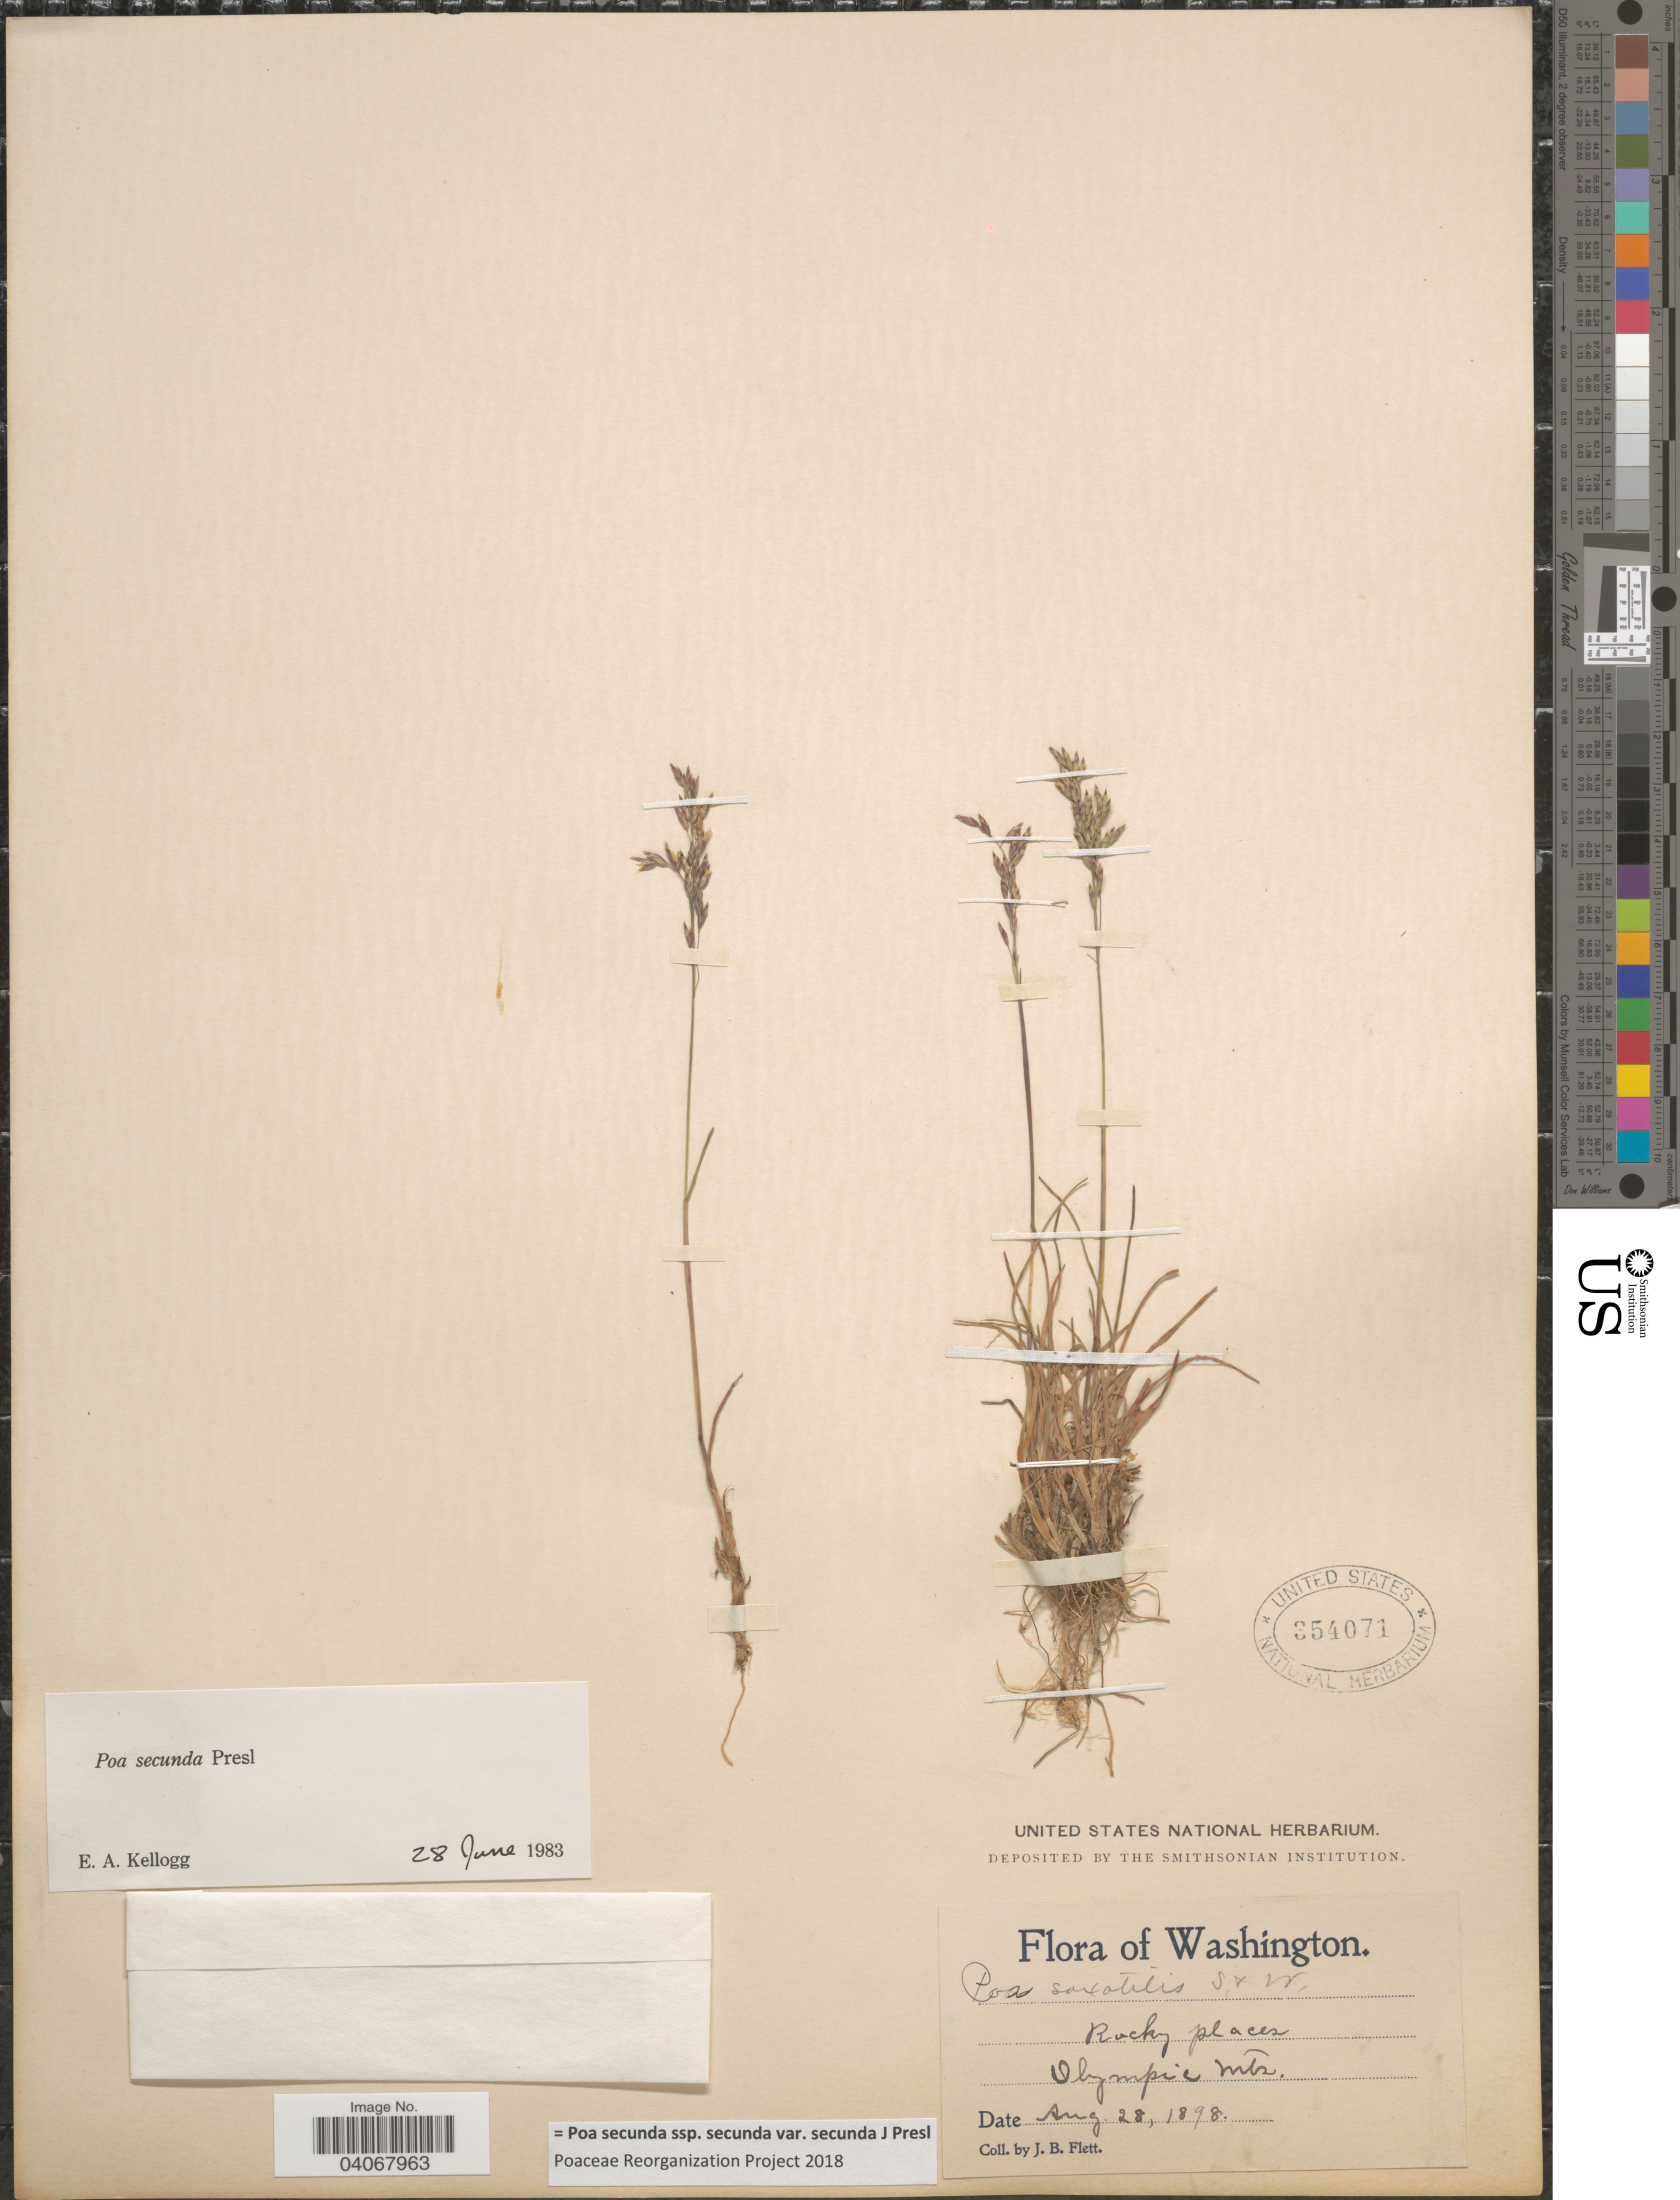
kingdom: Plantae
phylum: Tracheophyta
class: Liliopsida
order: Poales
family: Poaceae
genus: Poa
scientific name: Poa secunda subsp. secunda var. secunda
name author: J. Presl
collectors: J. Flett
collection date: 1898-08-28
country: United States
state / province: Washington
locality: Rocky places. Olympic Mts.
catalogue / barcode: US 354071